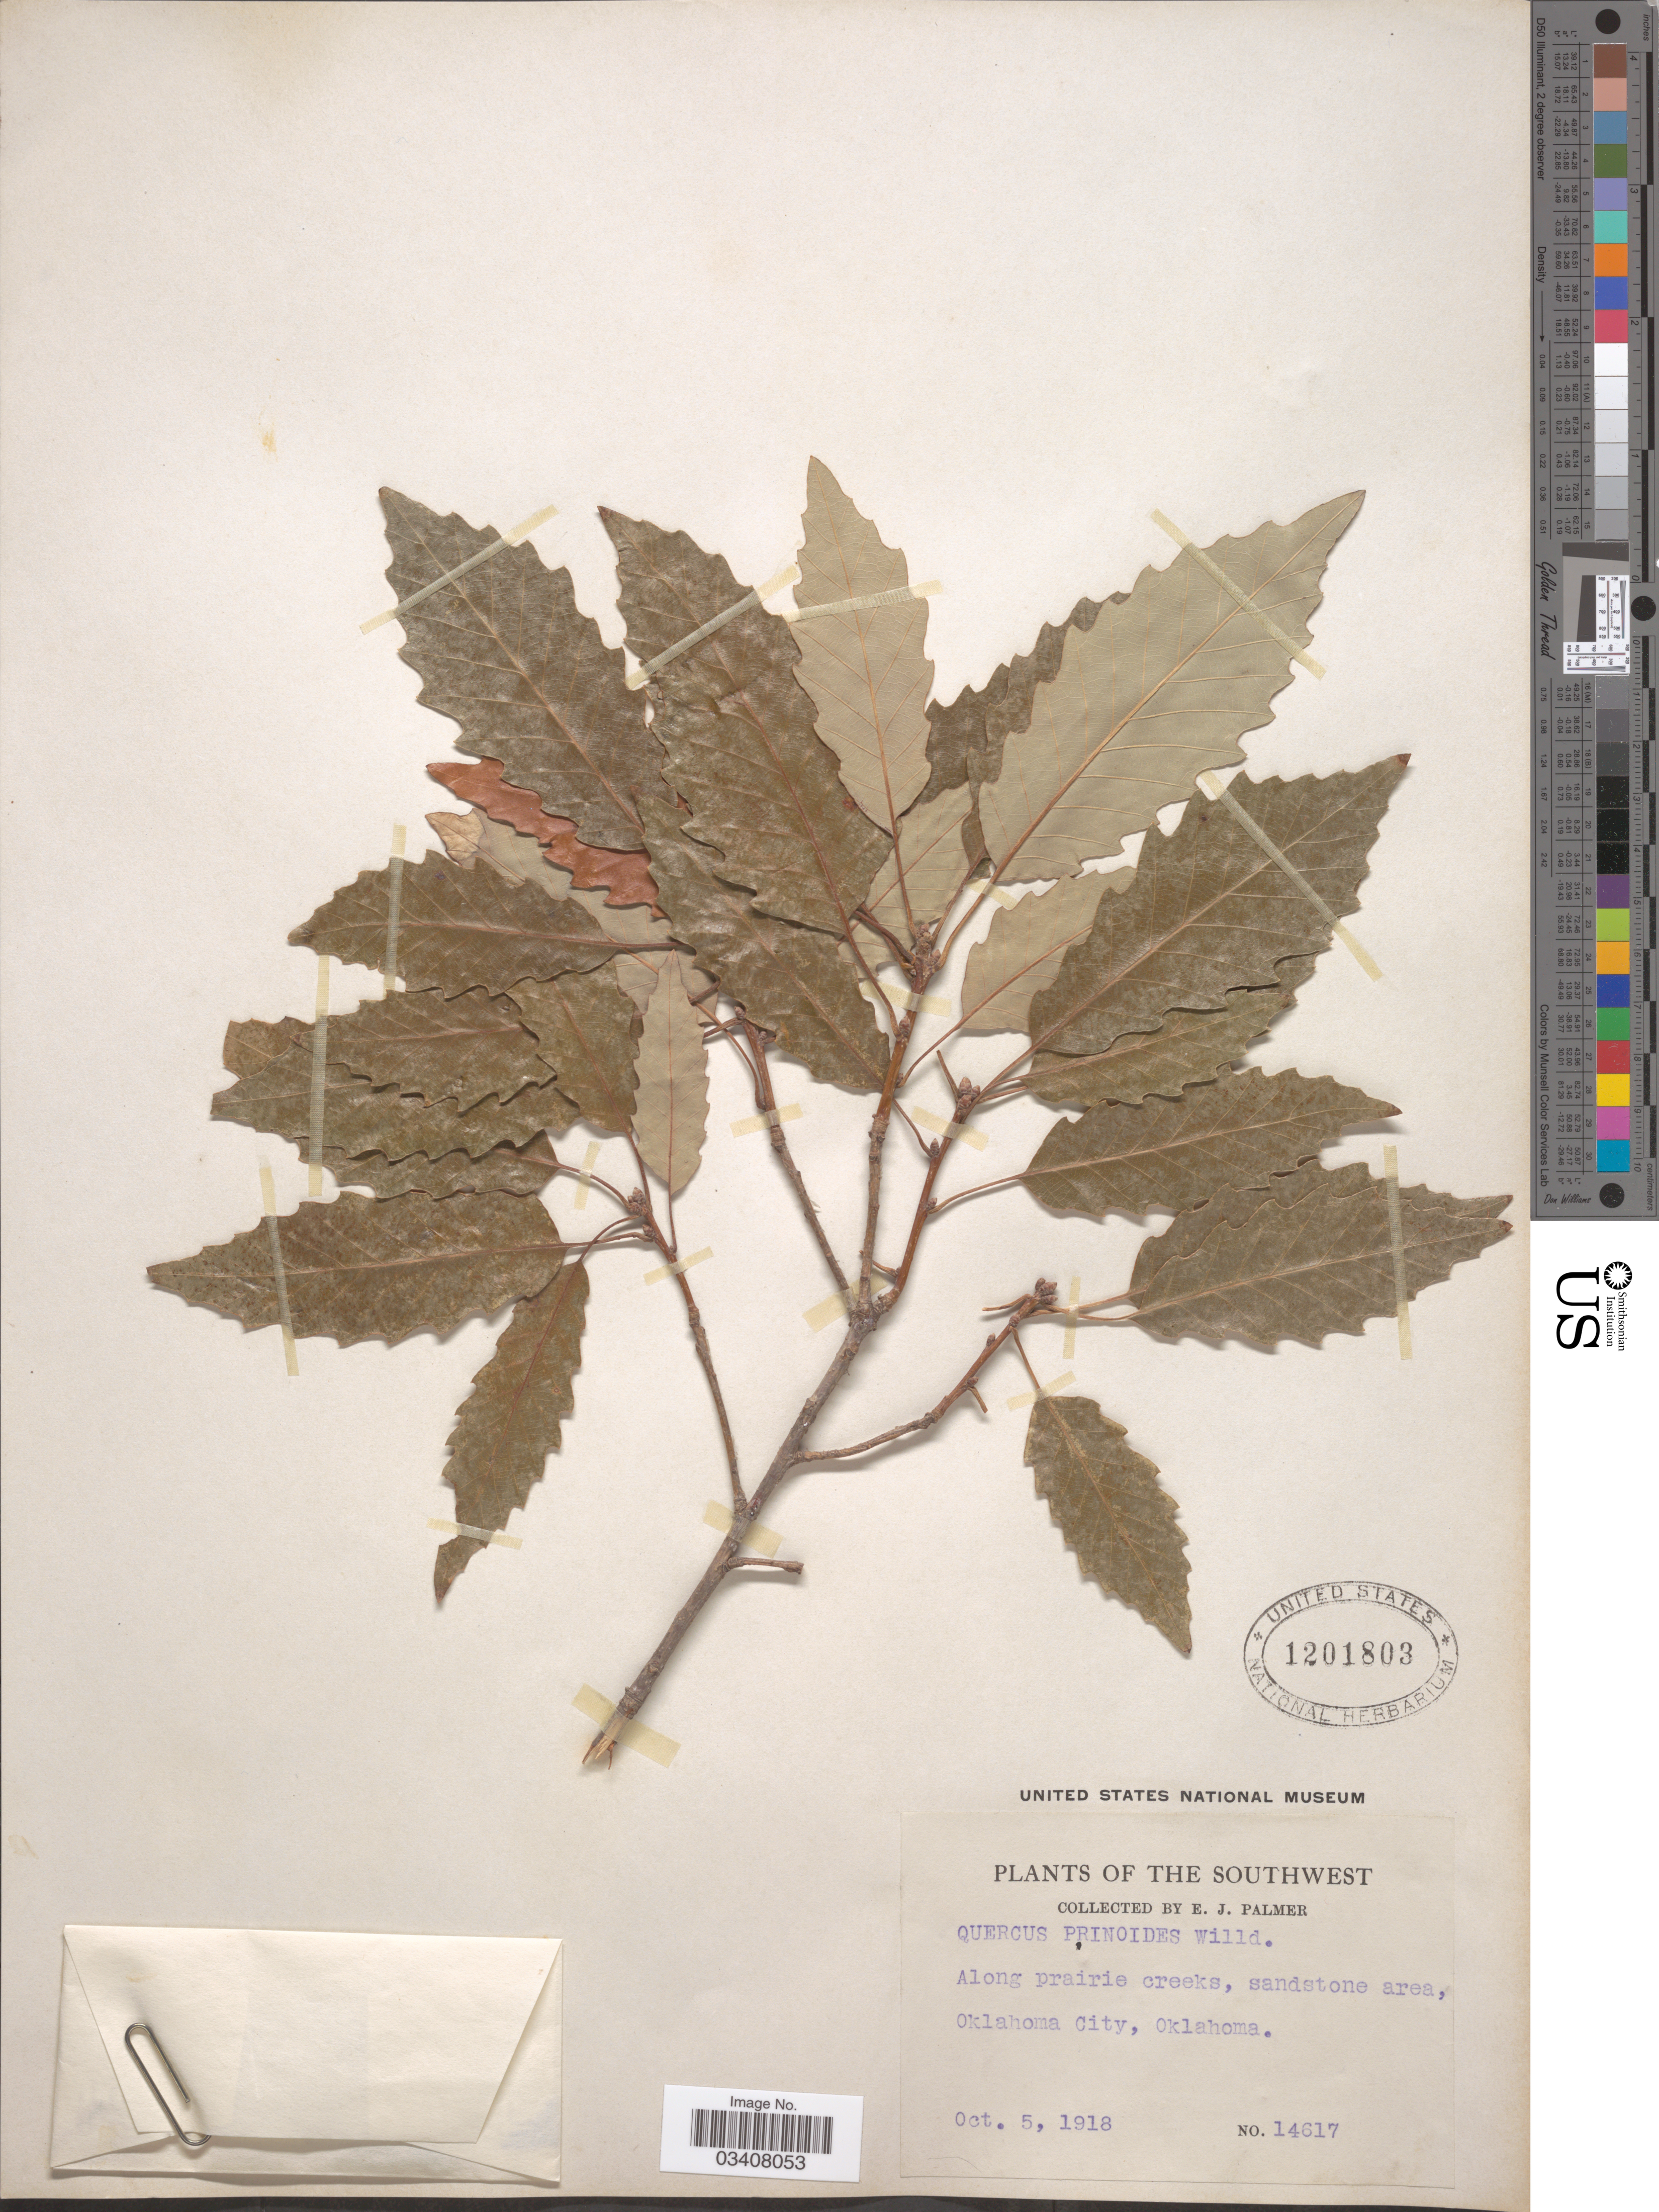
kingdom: Plantae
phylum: Tracheophyta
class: Magnoliopsida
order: Fagales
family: Fagaceae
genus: Quercus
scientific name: Quercus prinoides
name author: Willd.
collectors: E. J. Palmer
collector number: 14617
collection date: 1918-10-05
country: United States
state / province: Oklahoma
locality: The Southwest. Along prairie creeks, sandstone area, Oklahoma City.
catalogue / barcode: US 1201803